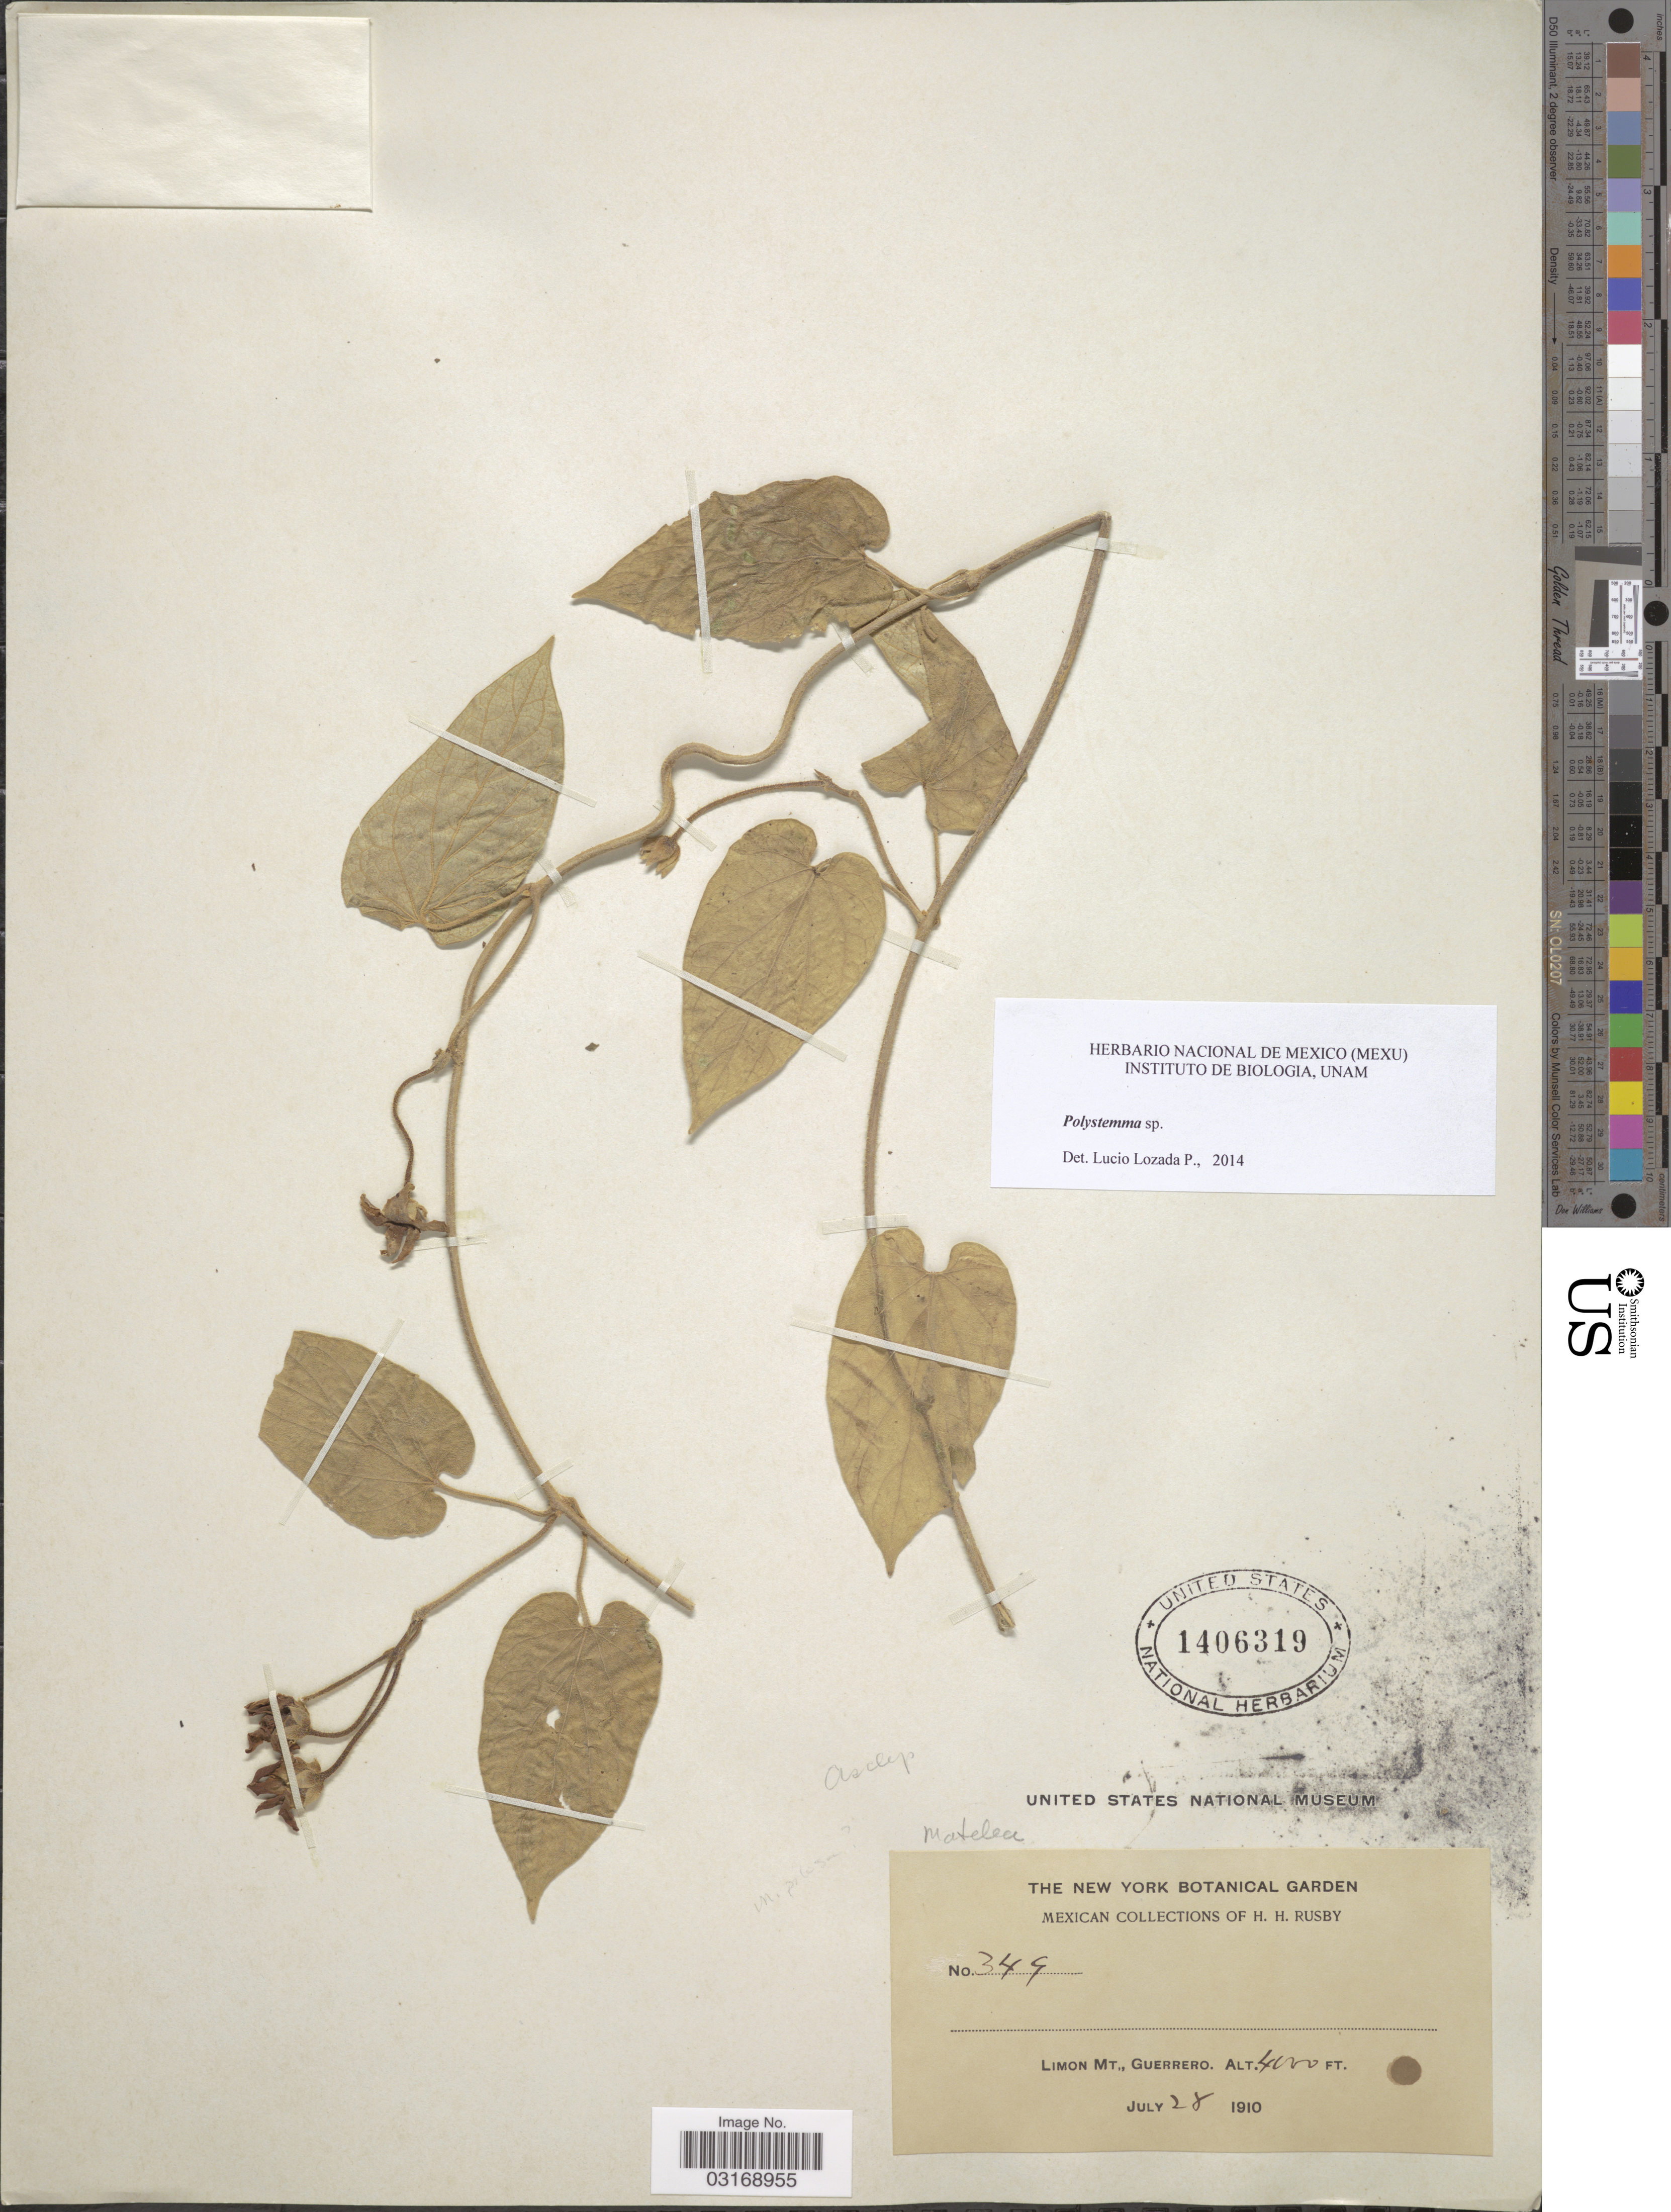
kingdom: Plantae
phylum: Tracheophyta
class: Magnoliopsida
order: Gentianales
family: Apocynaceae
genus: Polystemma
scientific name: Polystemma sp.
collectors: H. H. Rusby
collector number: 349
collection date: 1910-07-28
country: Mexico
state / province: Guerrero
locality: Limon Mt.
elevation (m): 1219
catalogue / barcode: US 1406319